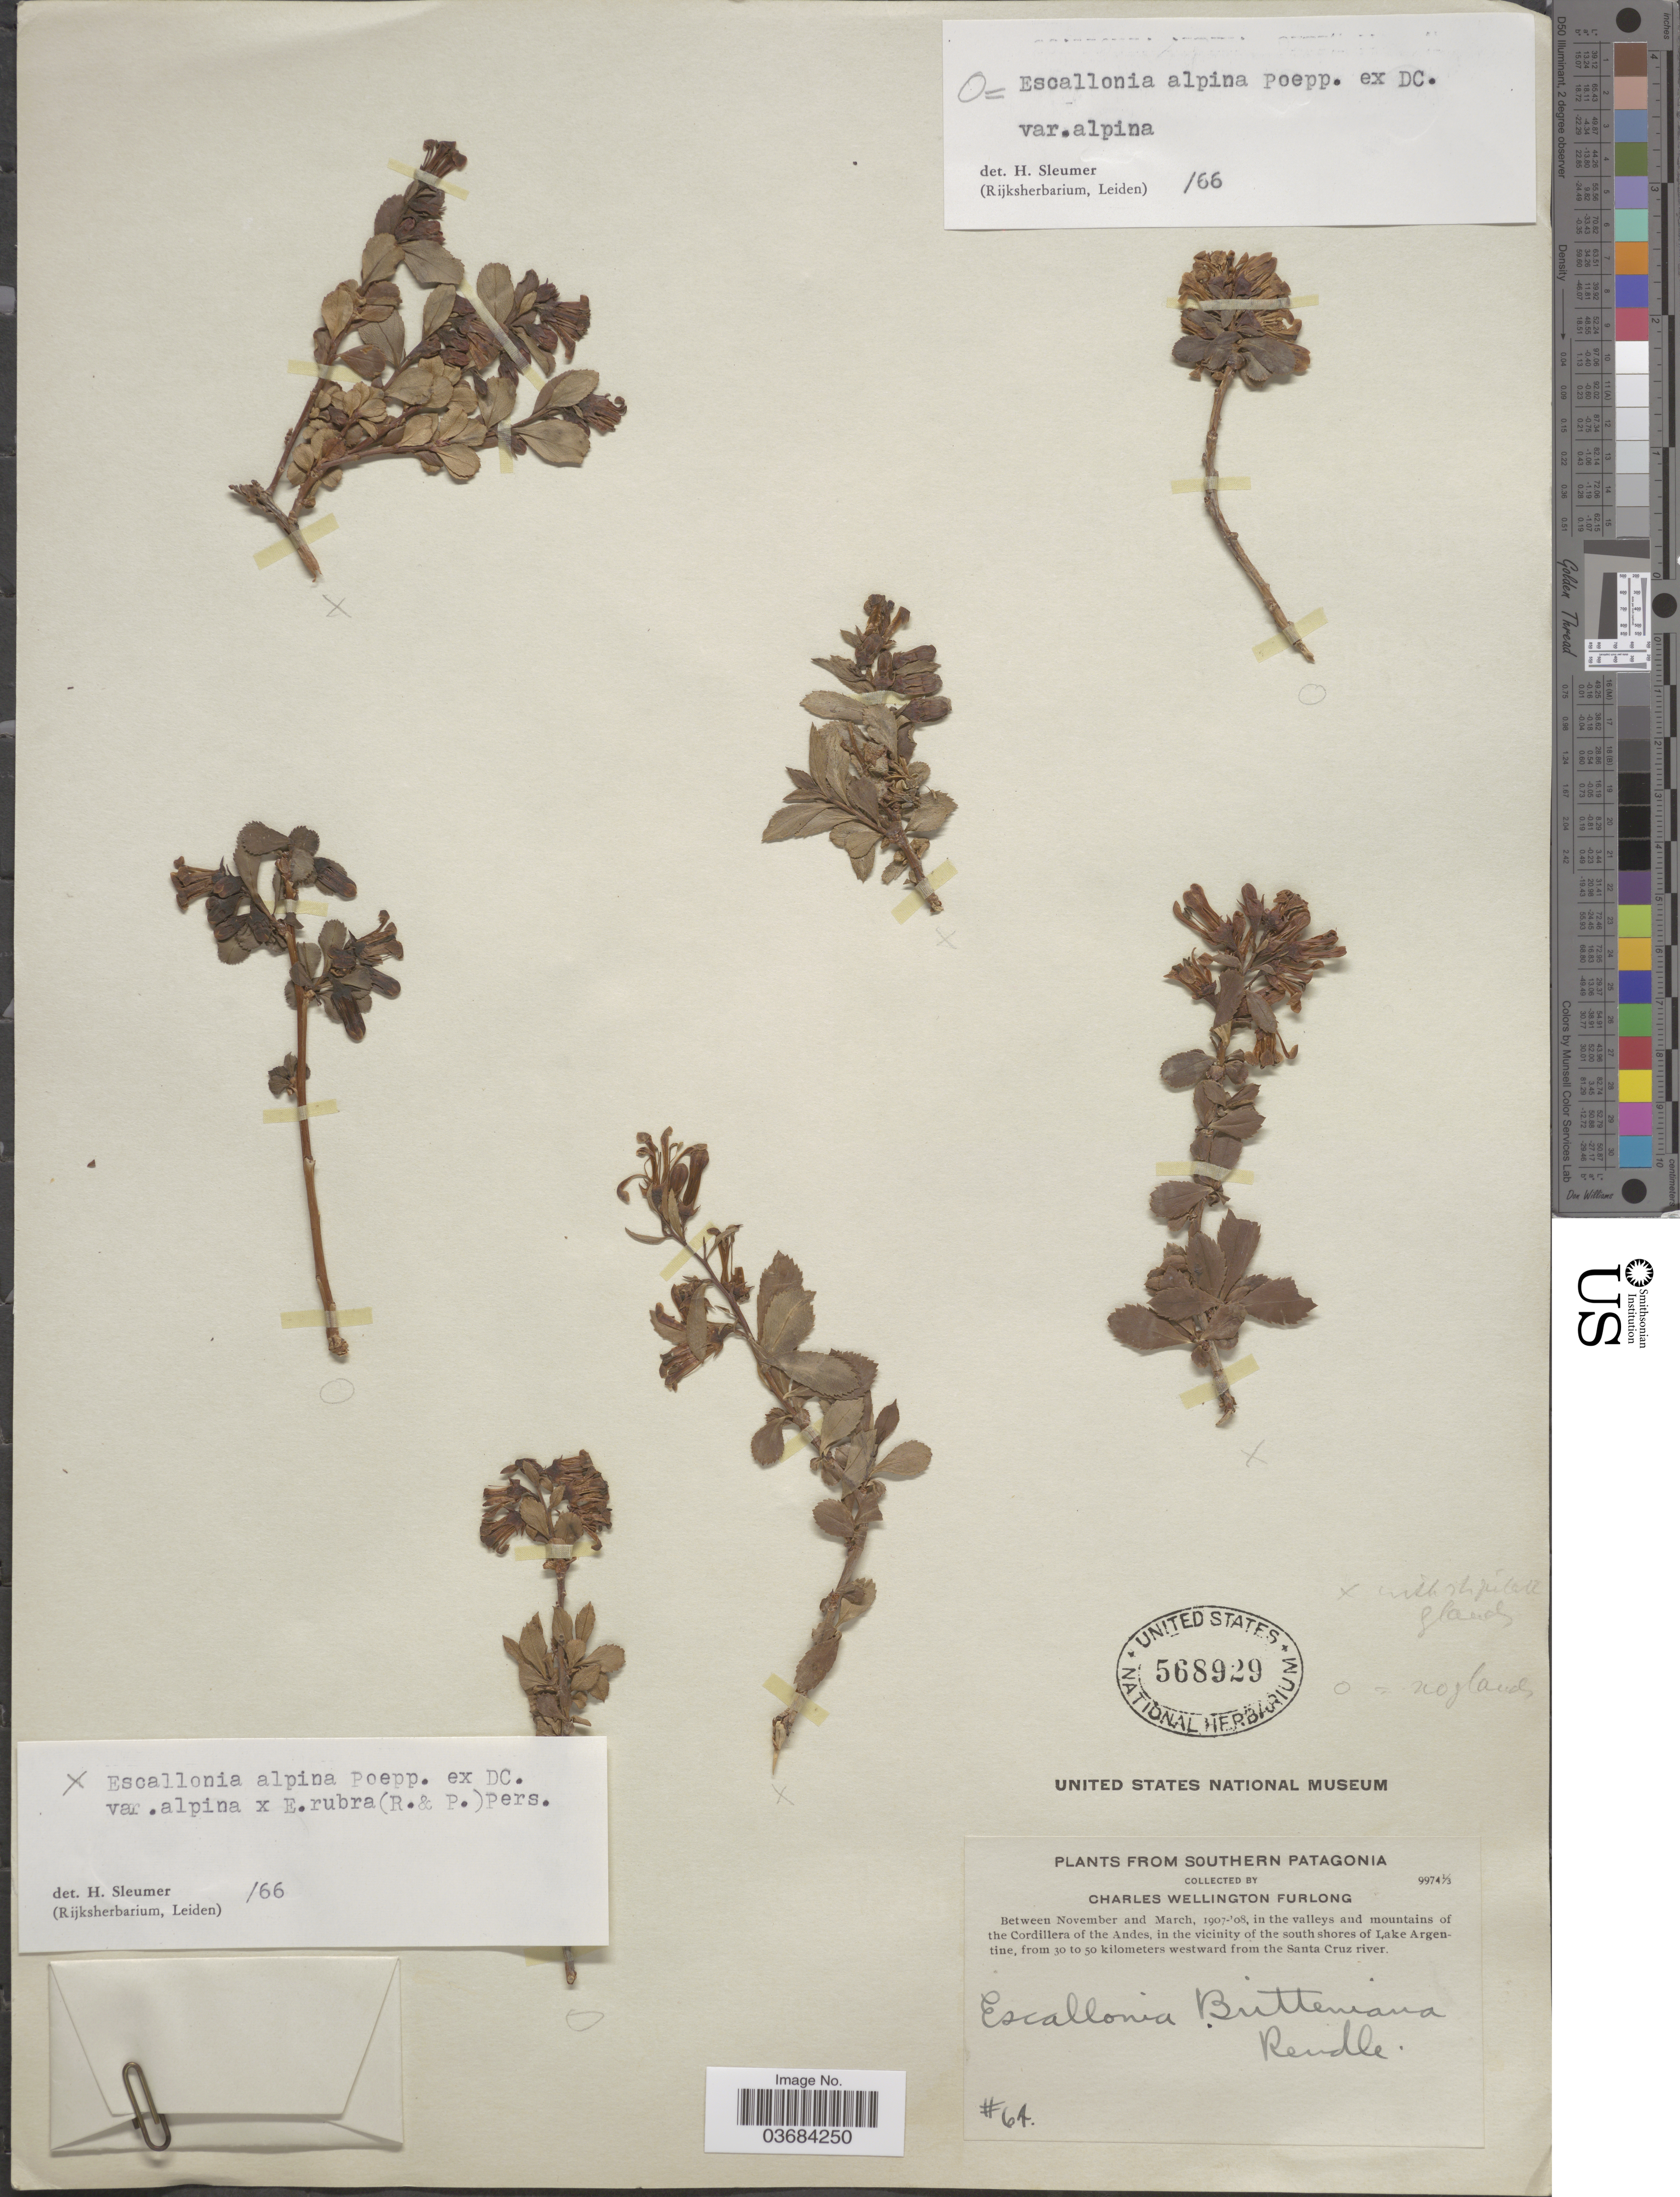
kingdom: Plantae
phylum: Tracheophyta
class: Magnoliopsida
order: Escalloniales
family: Escalloniaceae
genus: Escallonia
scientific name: Escallonia alpina var. alpina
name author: Poepp. ex DC.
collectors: C. Furlong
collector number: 64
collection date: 1907-11/1908-03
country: Argentina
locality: Southern Patagonia. In the valleys and mountains of the Cordillera of the Andes, in the vicinity of the south shores of Lake Argentine, from 30 to 50 kilometers westward from the Santa Cruz river.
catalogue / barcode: US 568929